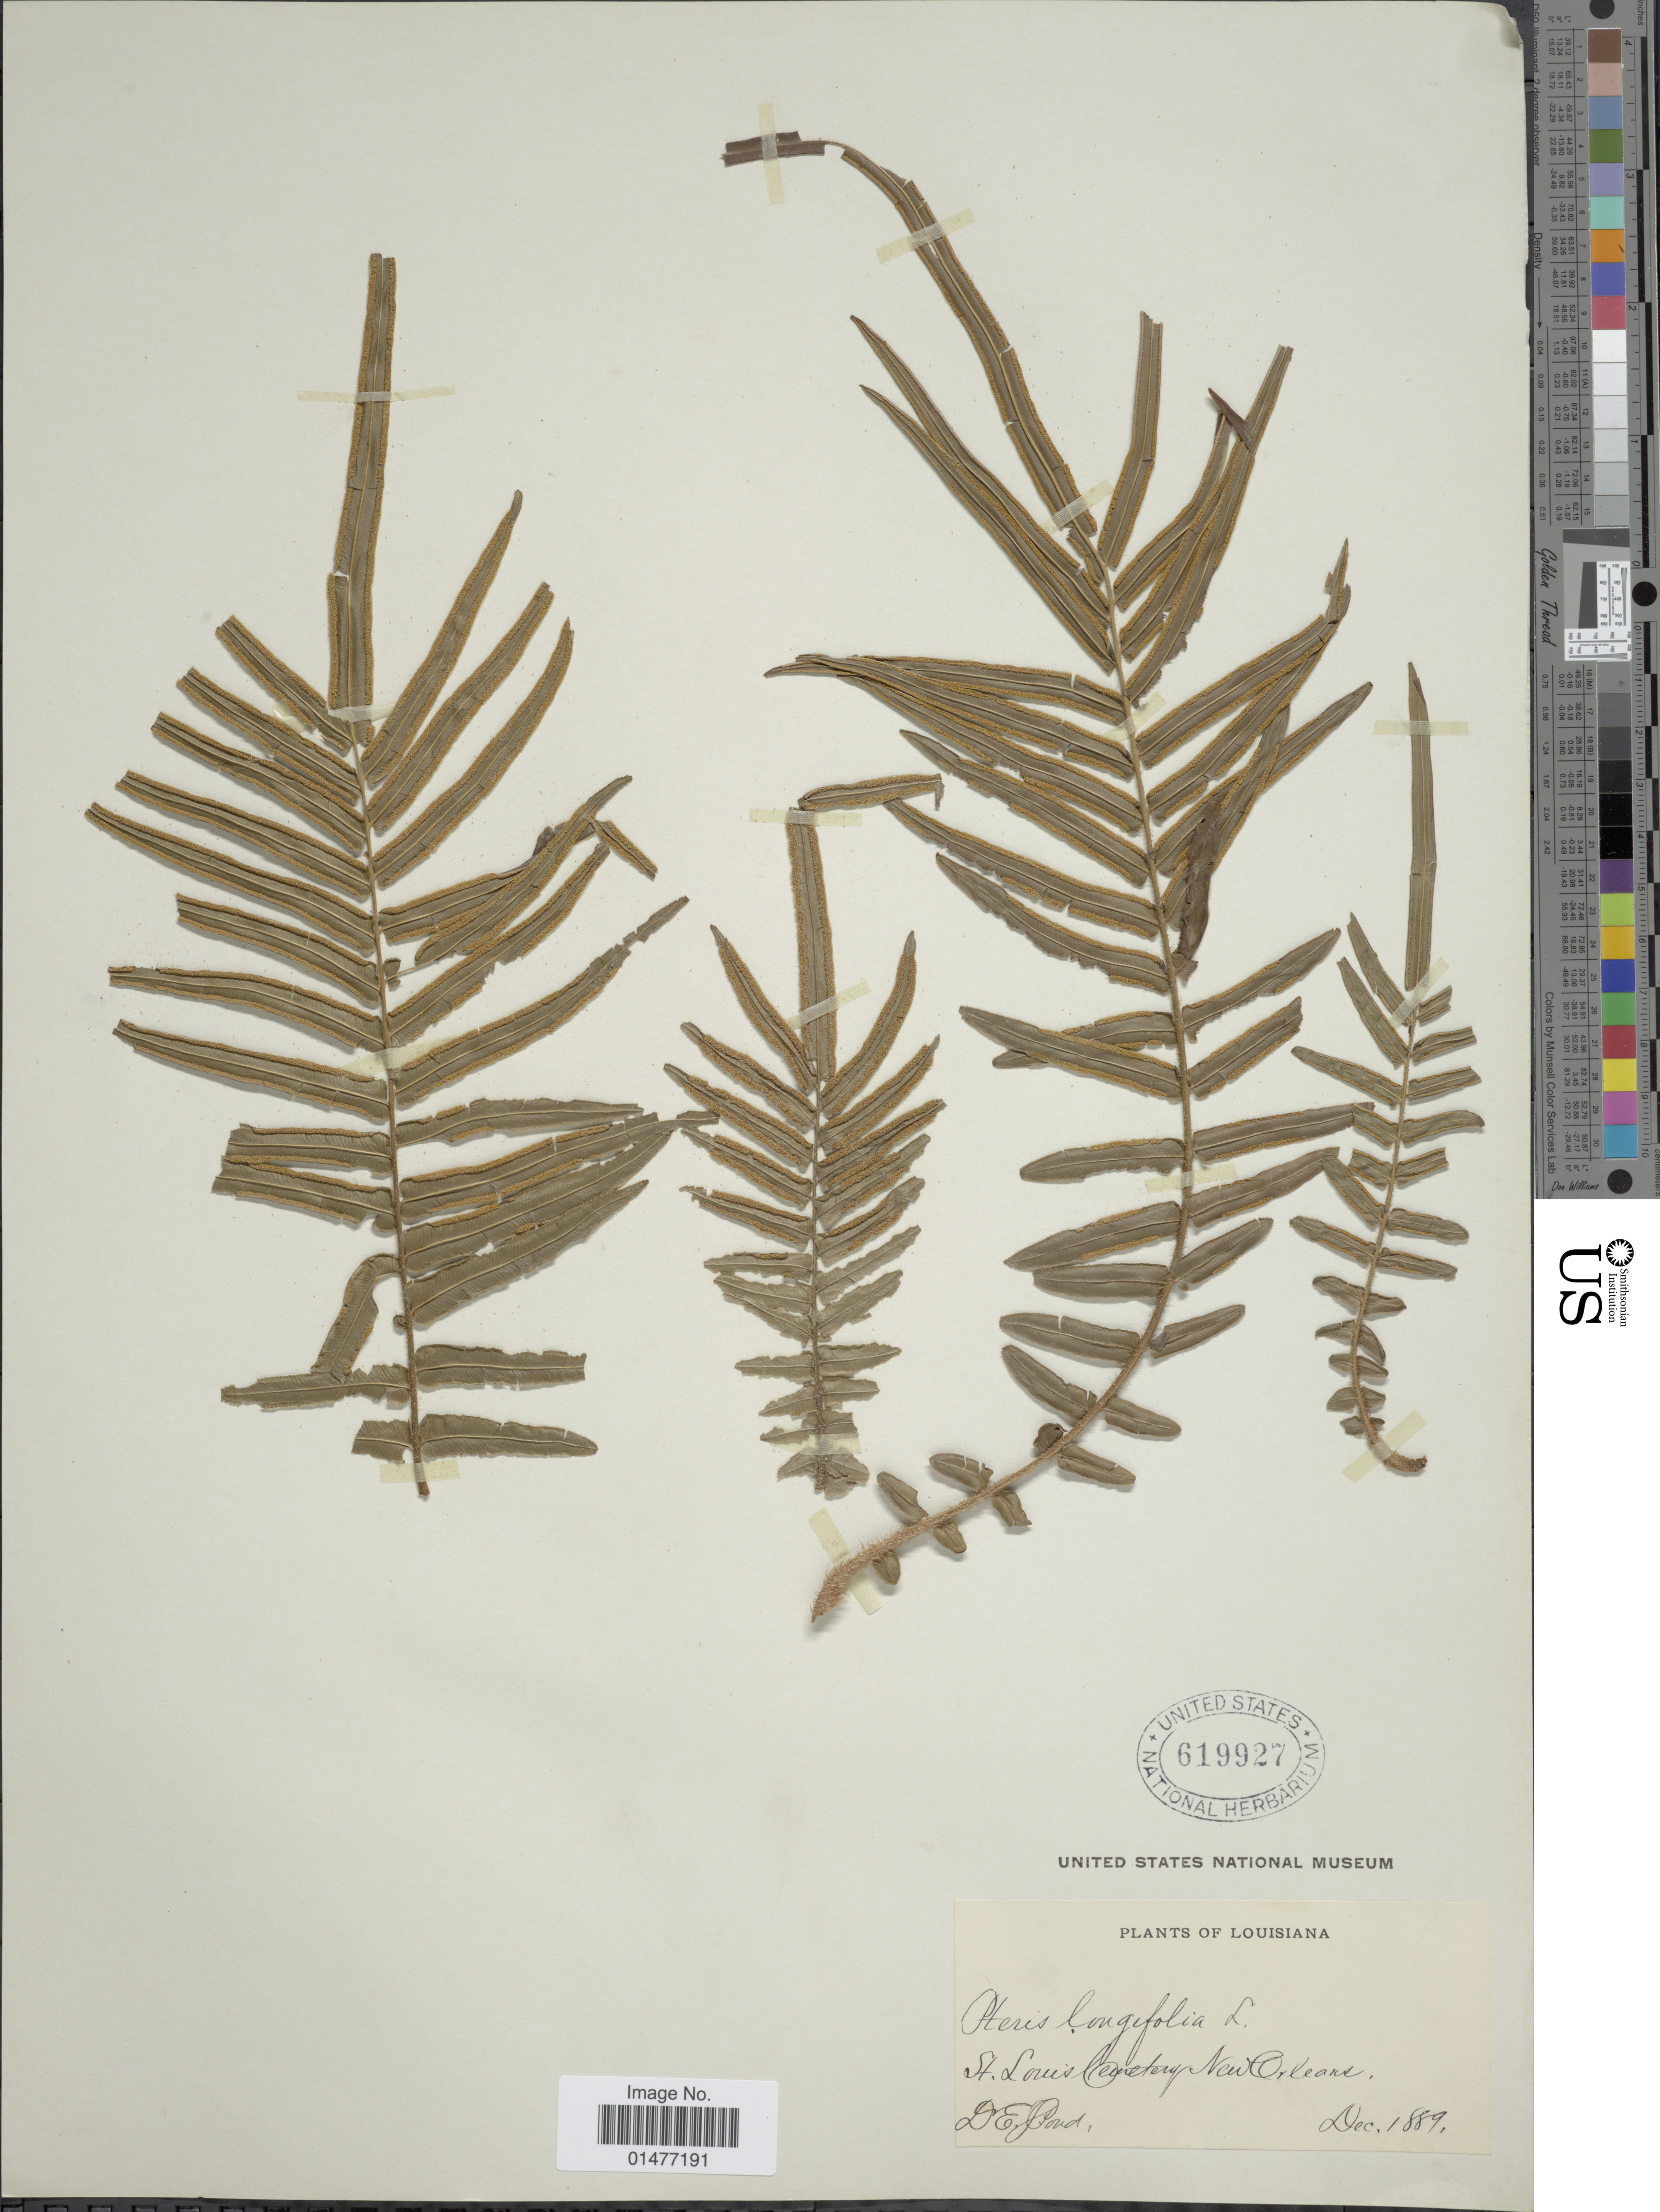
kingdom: Plantae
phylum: Tracheophyta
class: Polypodiopsida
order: Polypodiales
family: Pteridaceae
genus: Pteris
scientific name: Pteris vittata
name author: L.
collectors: E. Pond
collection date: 1889-12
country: United States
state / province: Louisiana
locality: St. Louis Cemetery New Orleans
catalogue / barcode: US 619927